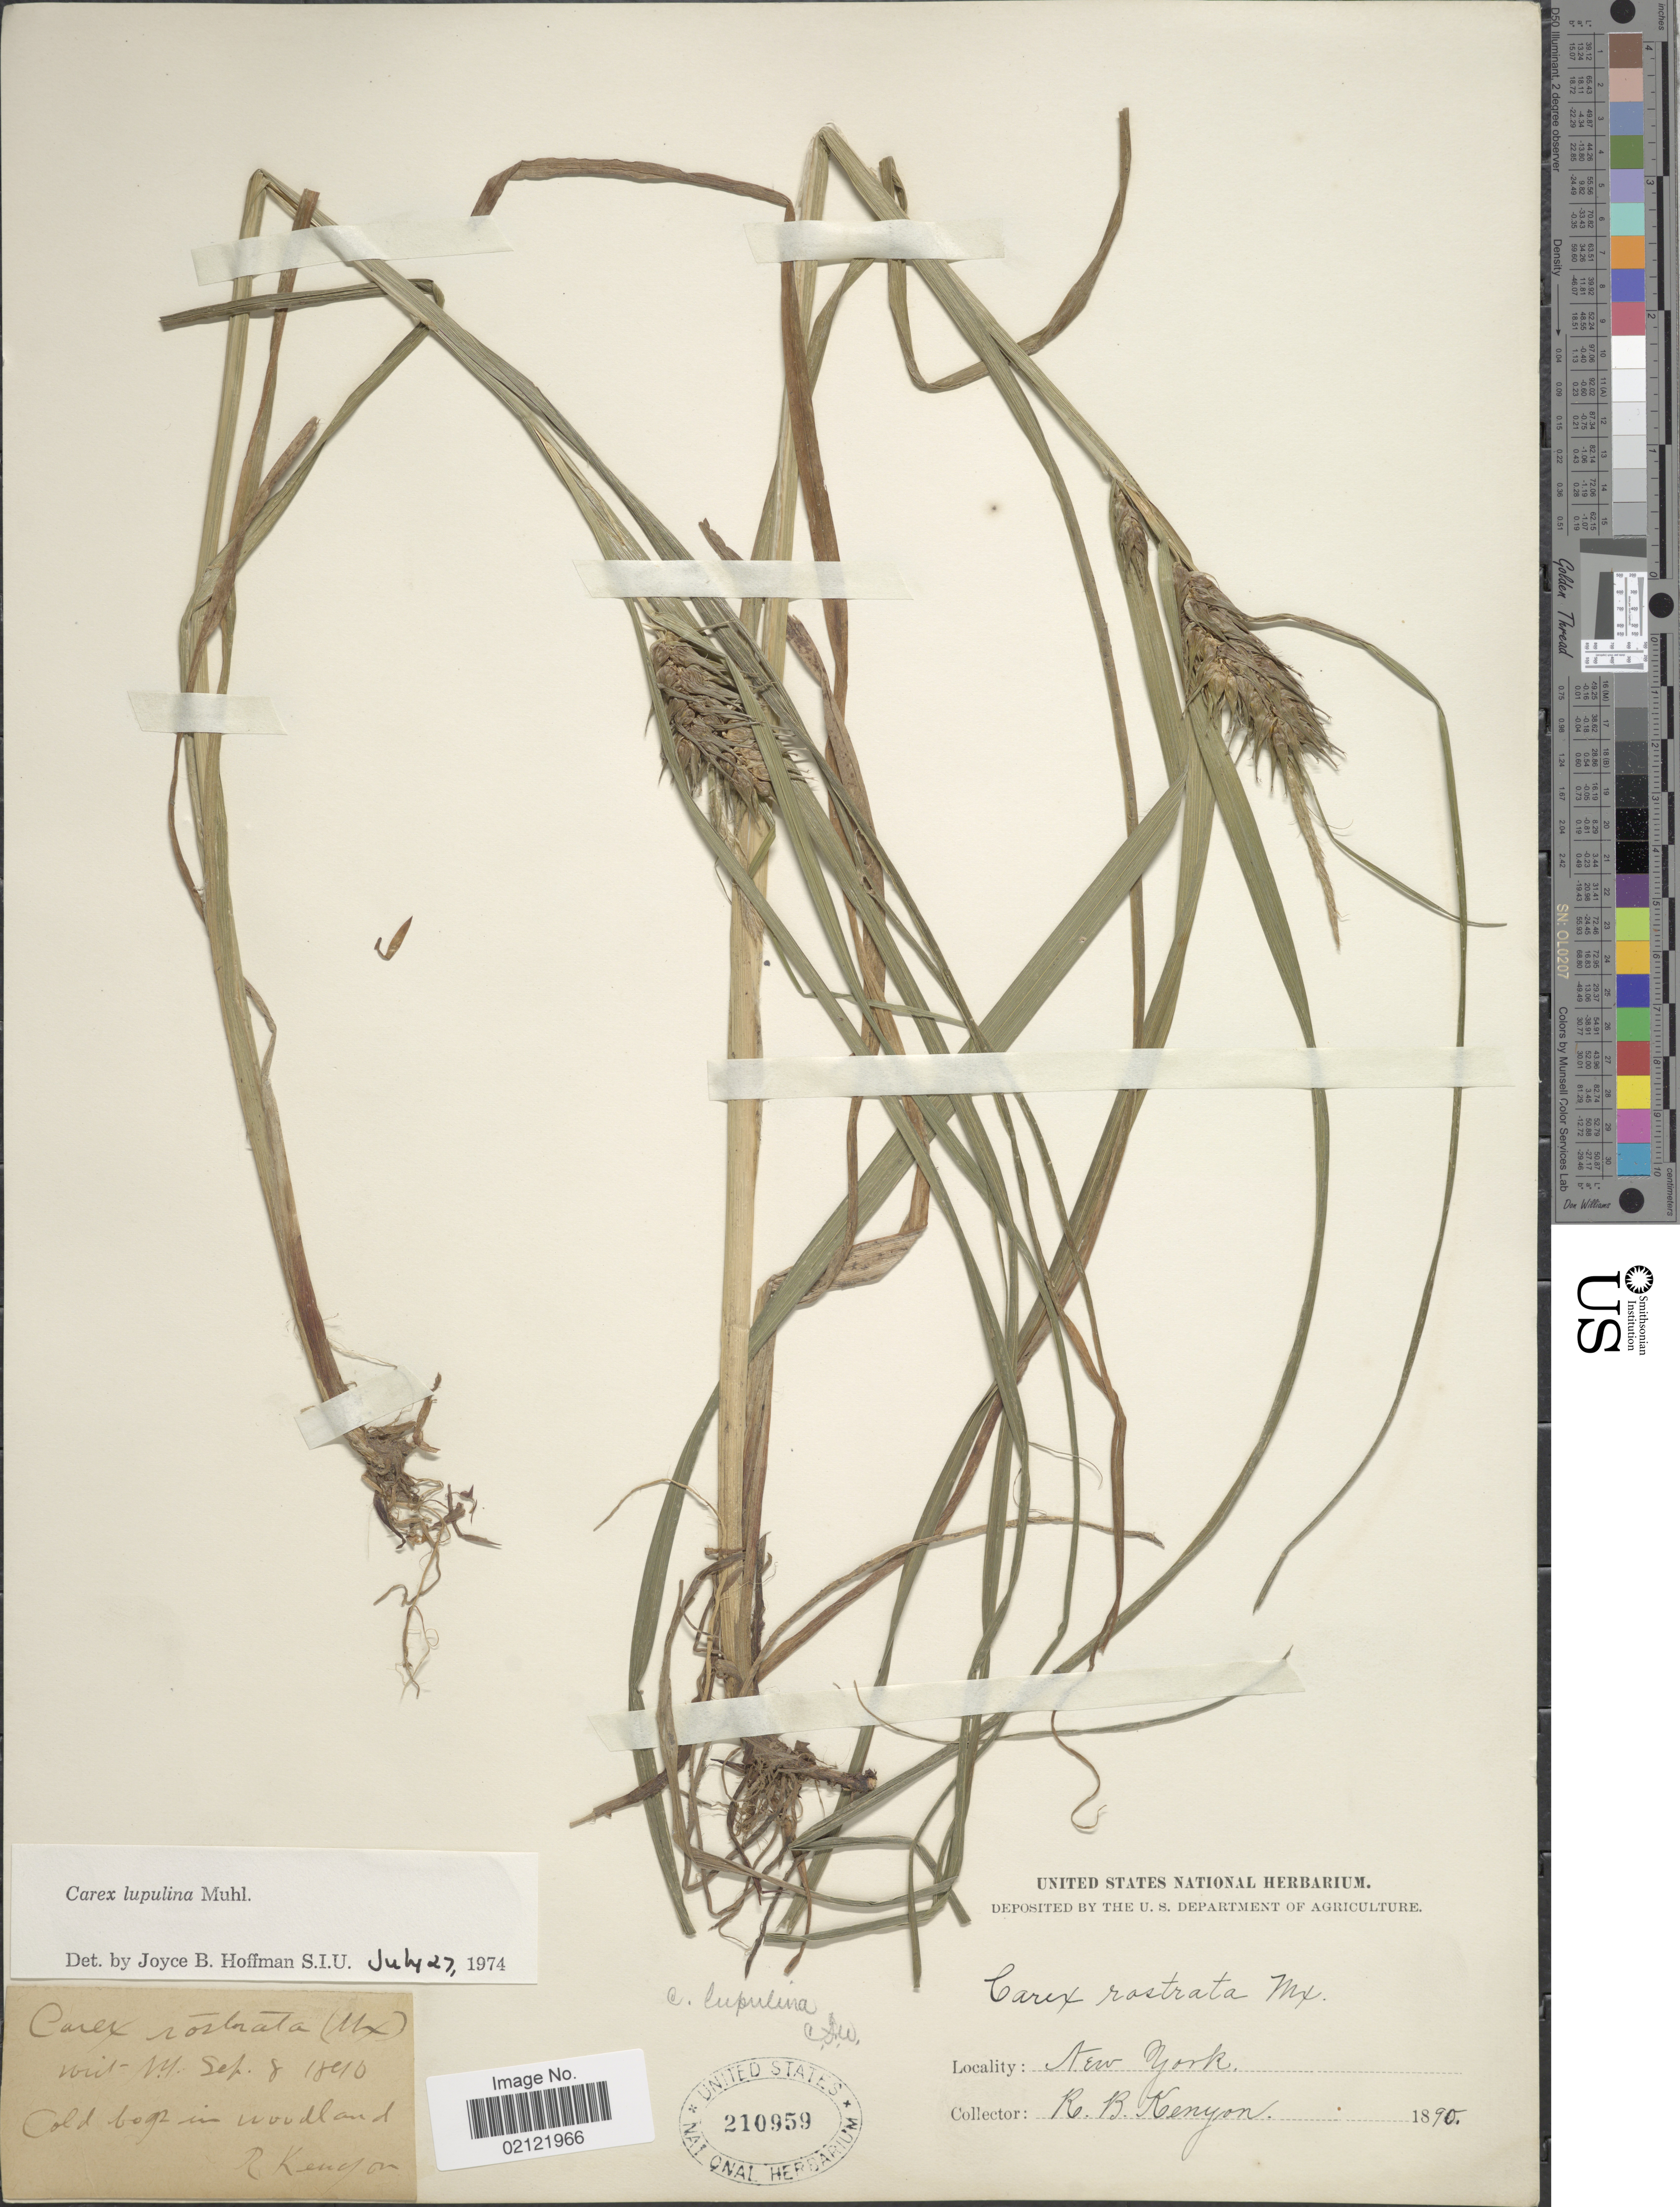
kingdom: Plantae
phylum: Tracheophyta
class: Liliopsida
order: Poales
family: Cyperaceae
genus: Carex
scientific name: Carex lupulina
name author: Muhl. ex Willd.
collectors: R. Kenyon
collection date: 1890-09-08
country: United States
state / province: New York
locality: Cold bogs in woodland.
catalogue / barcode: US 210959